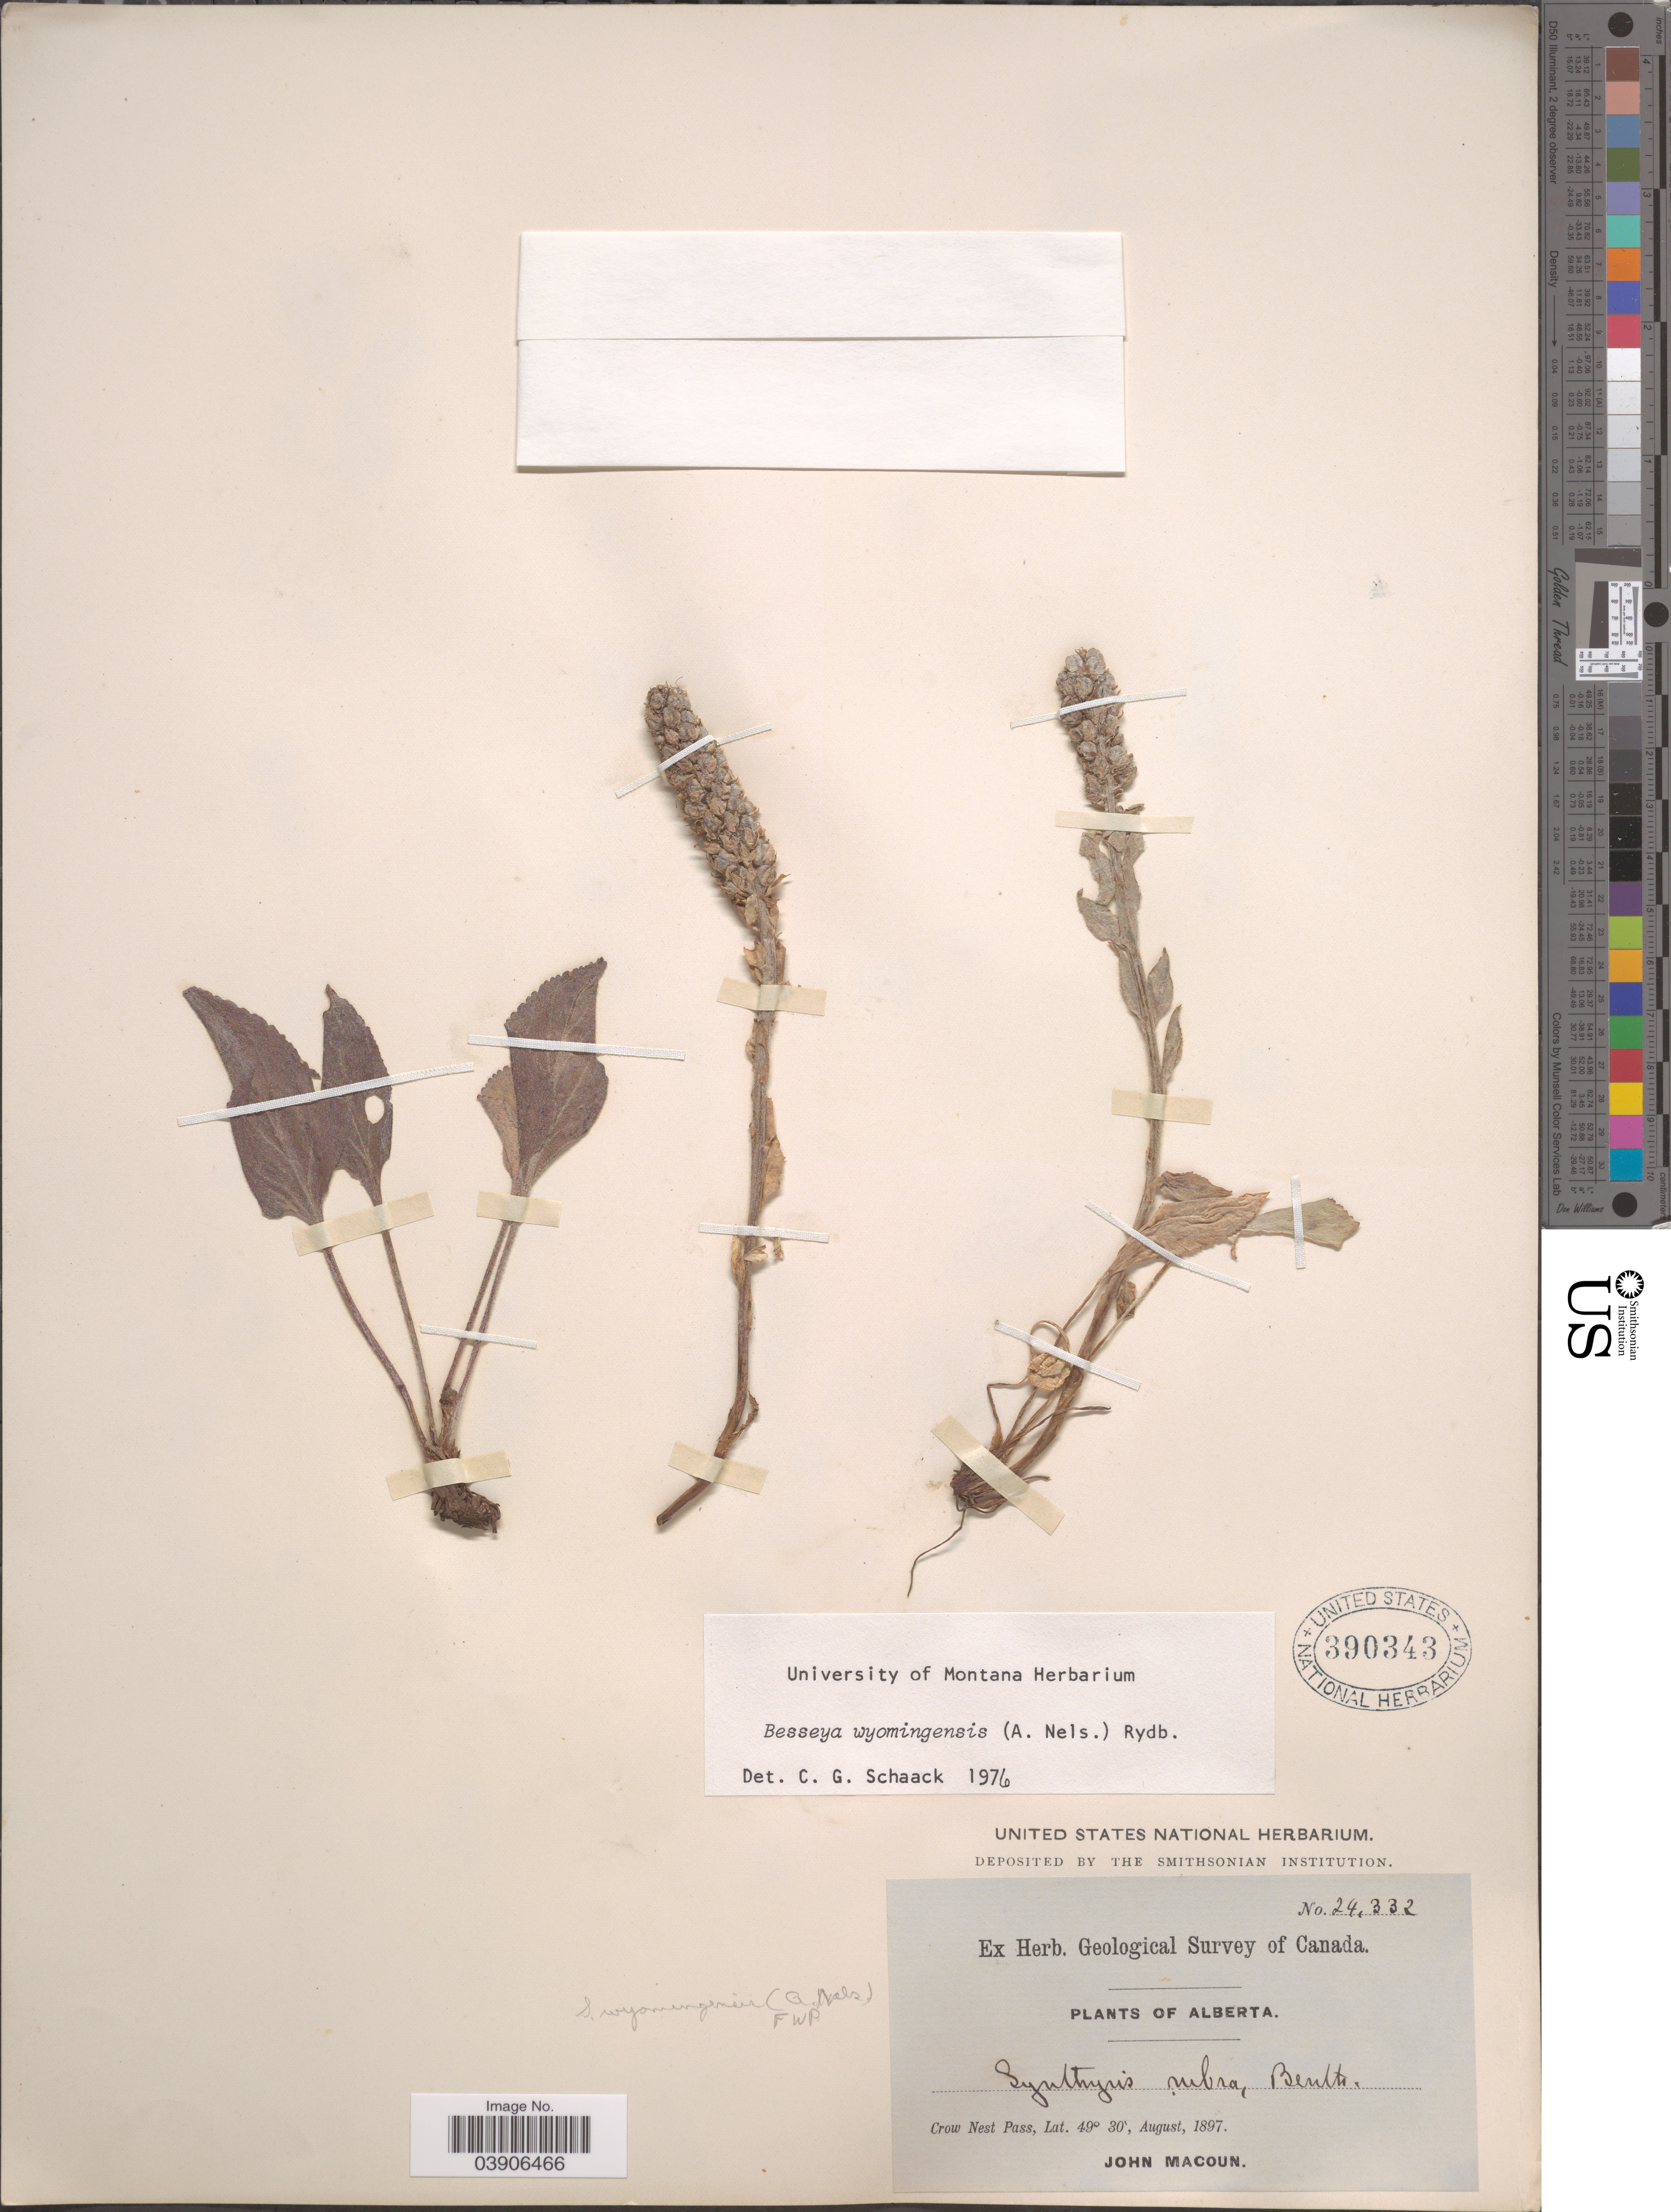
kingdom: Plantae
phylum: Tracheophyta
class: Magnoliopsida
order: Lamiales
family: Plantaginaceae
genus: Synthyris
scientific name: Synthyris wyomingensis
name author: A. Heller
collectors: J. Macoun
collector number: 24332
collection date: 1897-08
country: Canada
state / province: Alberta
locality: Crow Nest Pass.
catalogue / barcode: US 390343